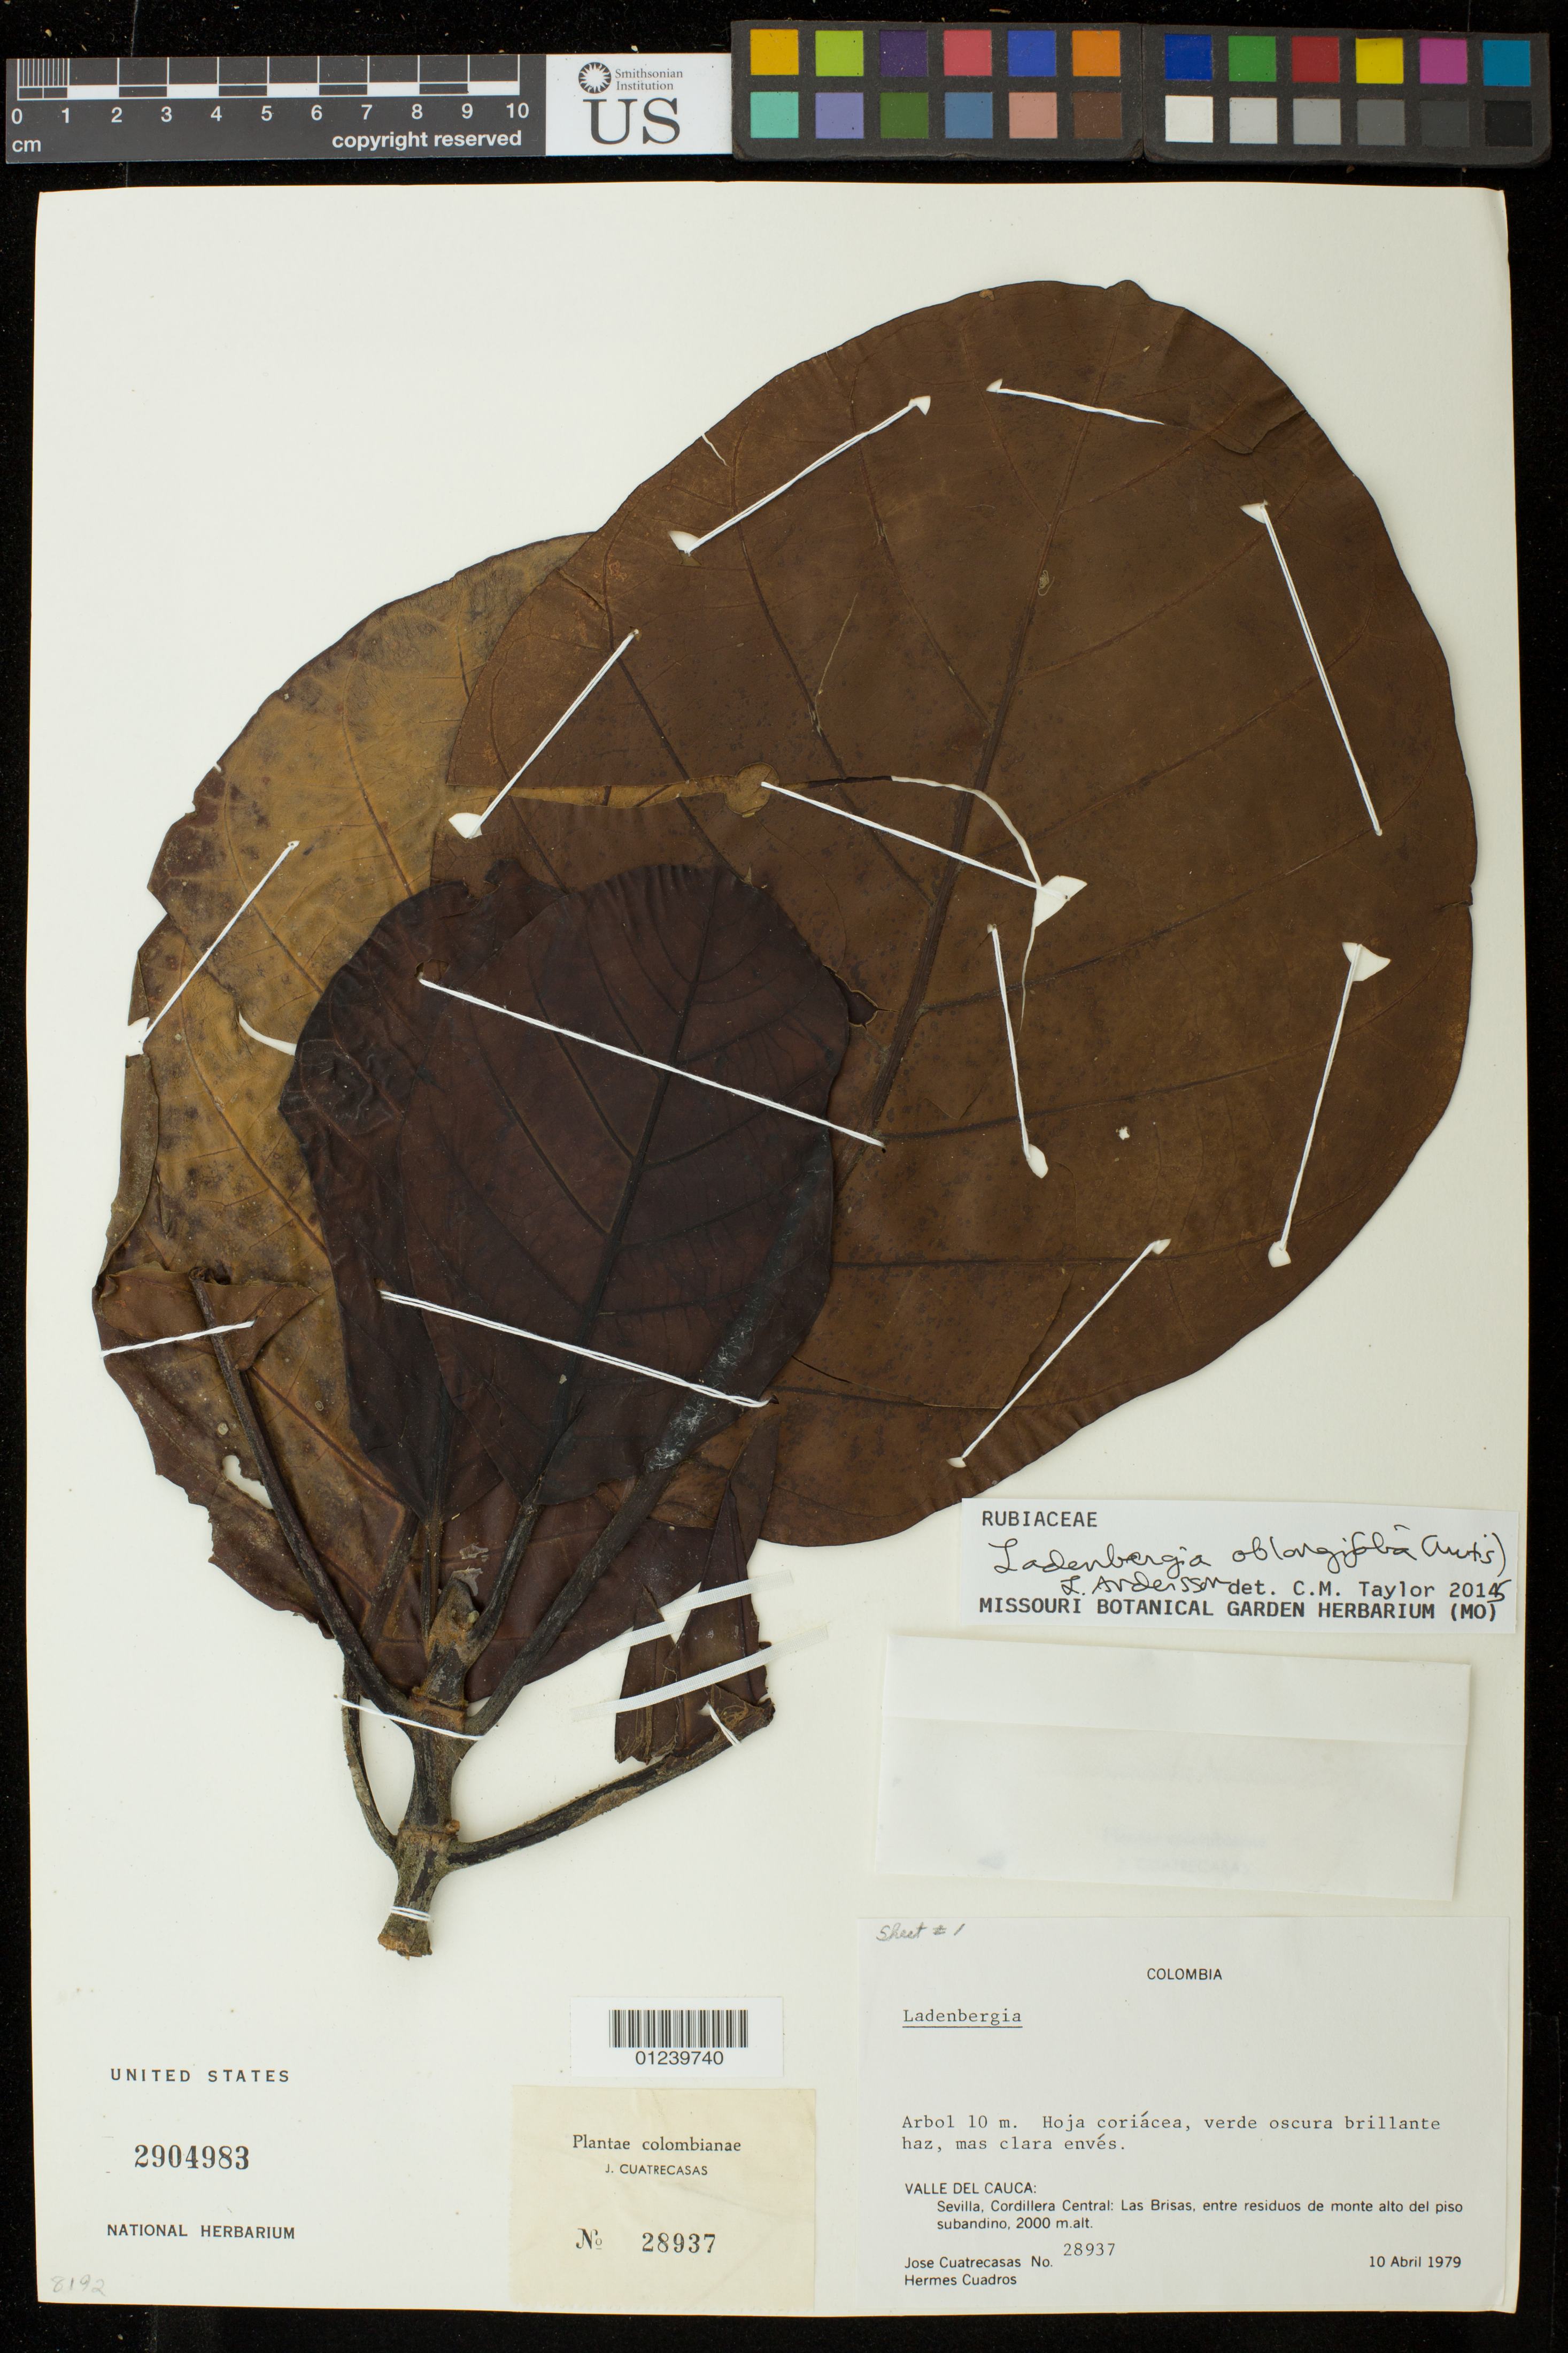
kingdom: Plantae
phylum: Tracheophyta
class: Magnoliopsida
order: Gentianales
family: Rubiaceae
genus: Ladenbergia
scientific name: Ladenbergia oblongifolia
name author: (Mutis) L. Andersson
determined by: Taylor, Charlotte M.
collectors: J. Cuatrecasas & H. Cuadros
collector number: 28937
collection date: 1979-04-10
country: Colombia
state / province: Valle del Cauca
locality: Sevilla, Cordillera Central: Las Brisas, entre residuos de monte alto del piso subandino.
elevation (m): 2000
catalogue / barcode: US 2904983